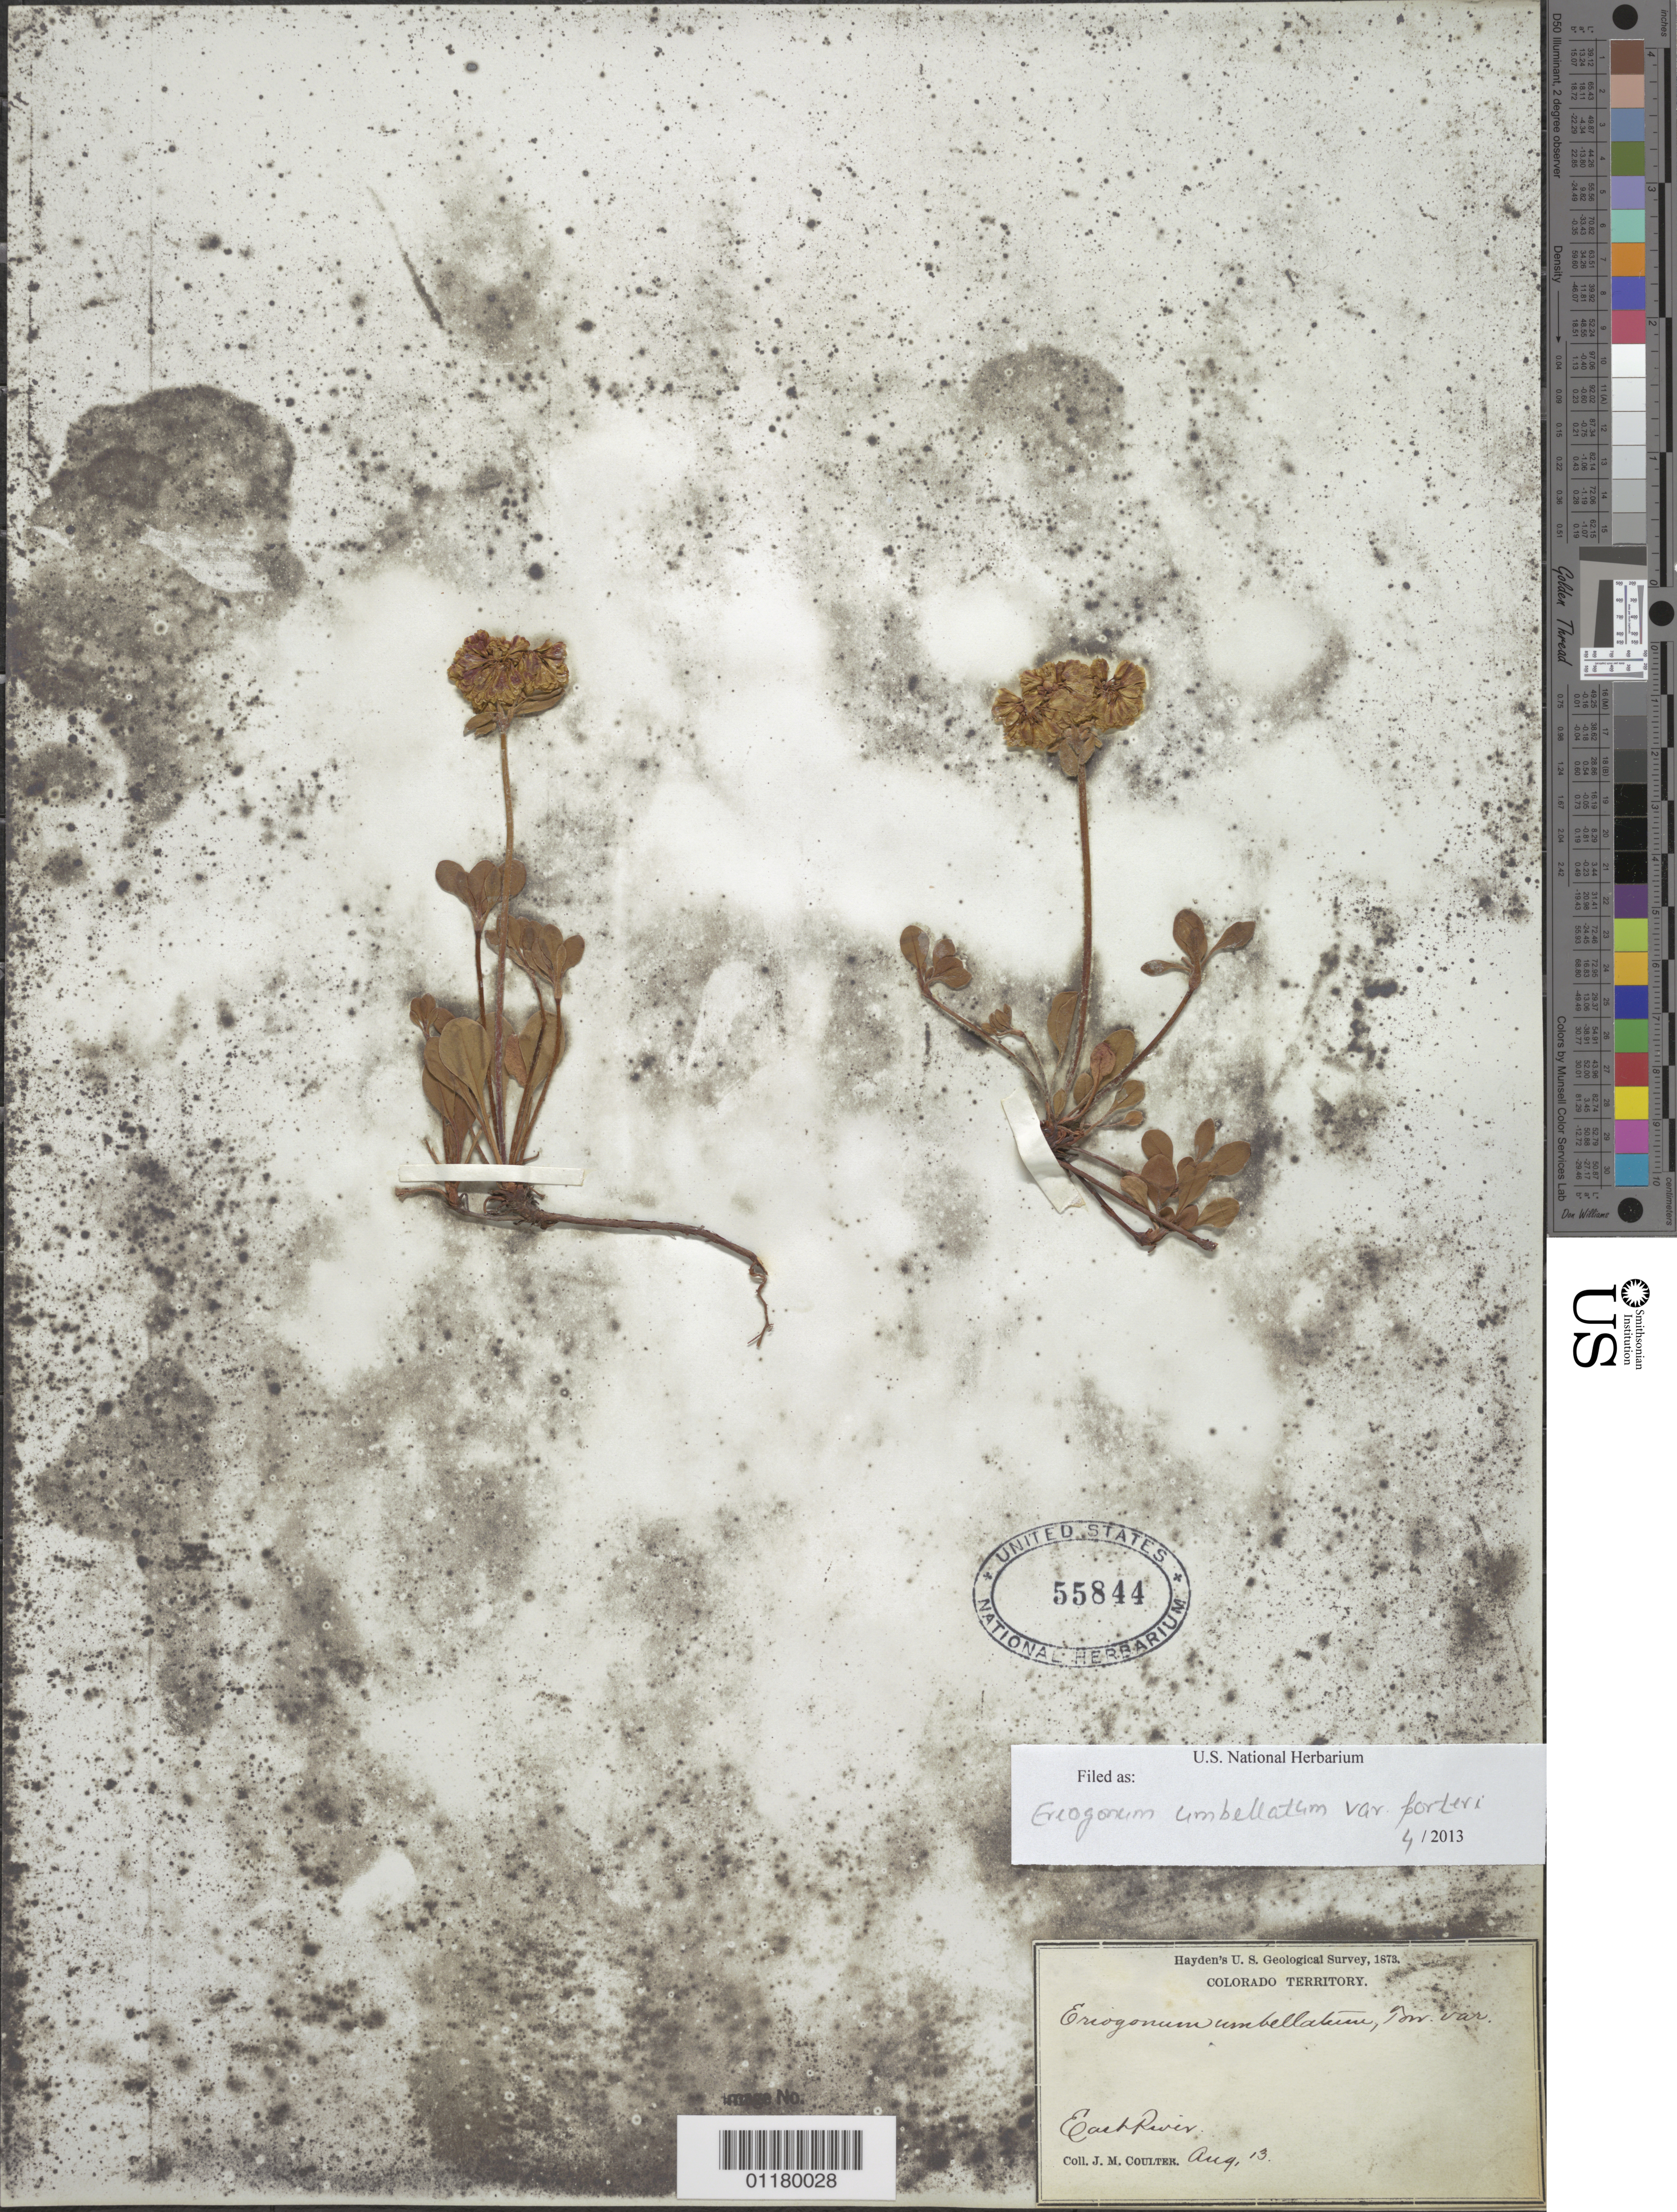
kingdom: Plantae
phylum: Tracheophyta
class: Magnoliopsida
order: Caryophyllales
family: Polygonaceae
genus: Eriogonum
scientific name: Eriogonum umbellatum var. porteri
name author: (Small) S. Stokes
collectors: J. M. Coulter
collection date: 1873-08-13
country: United States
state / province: Colorado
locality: East River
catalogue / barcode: US 55844